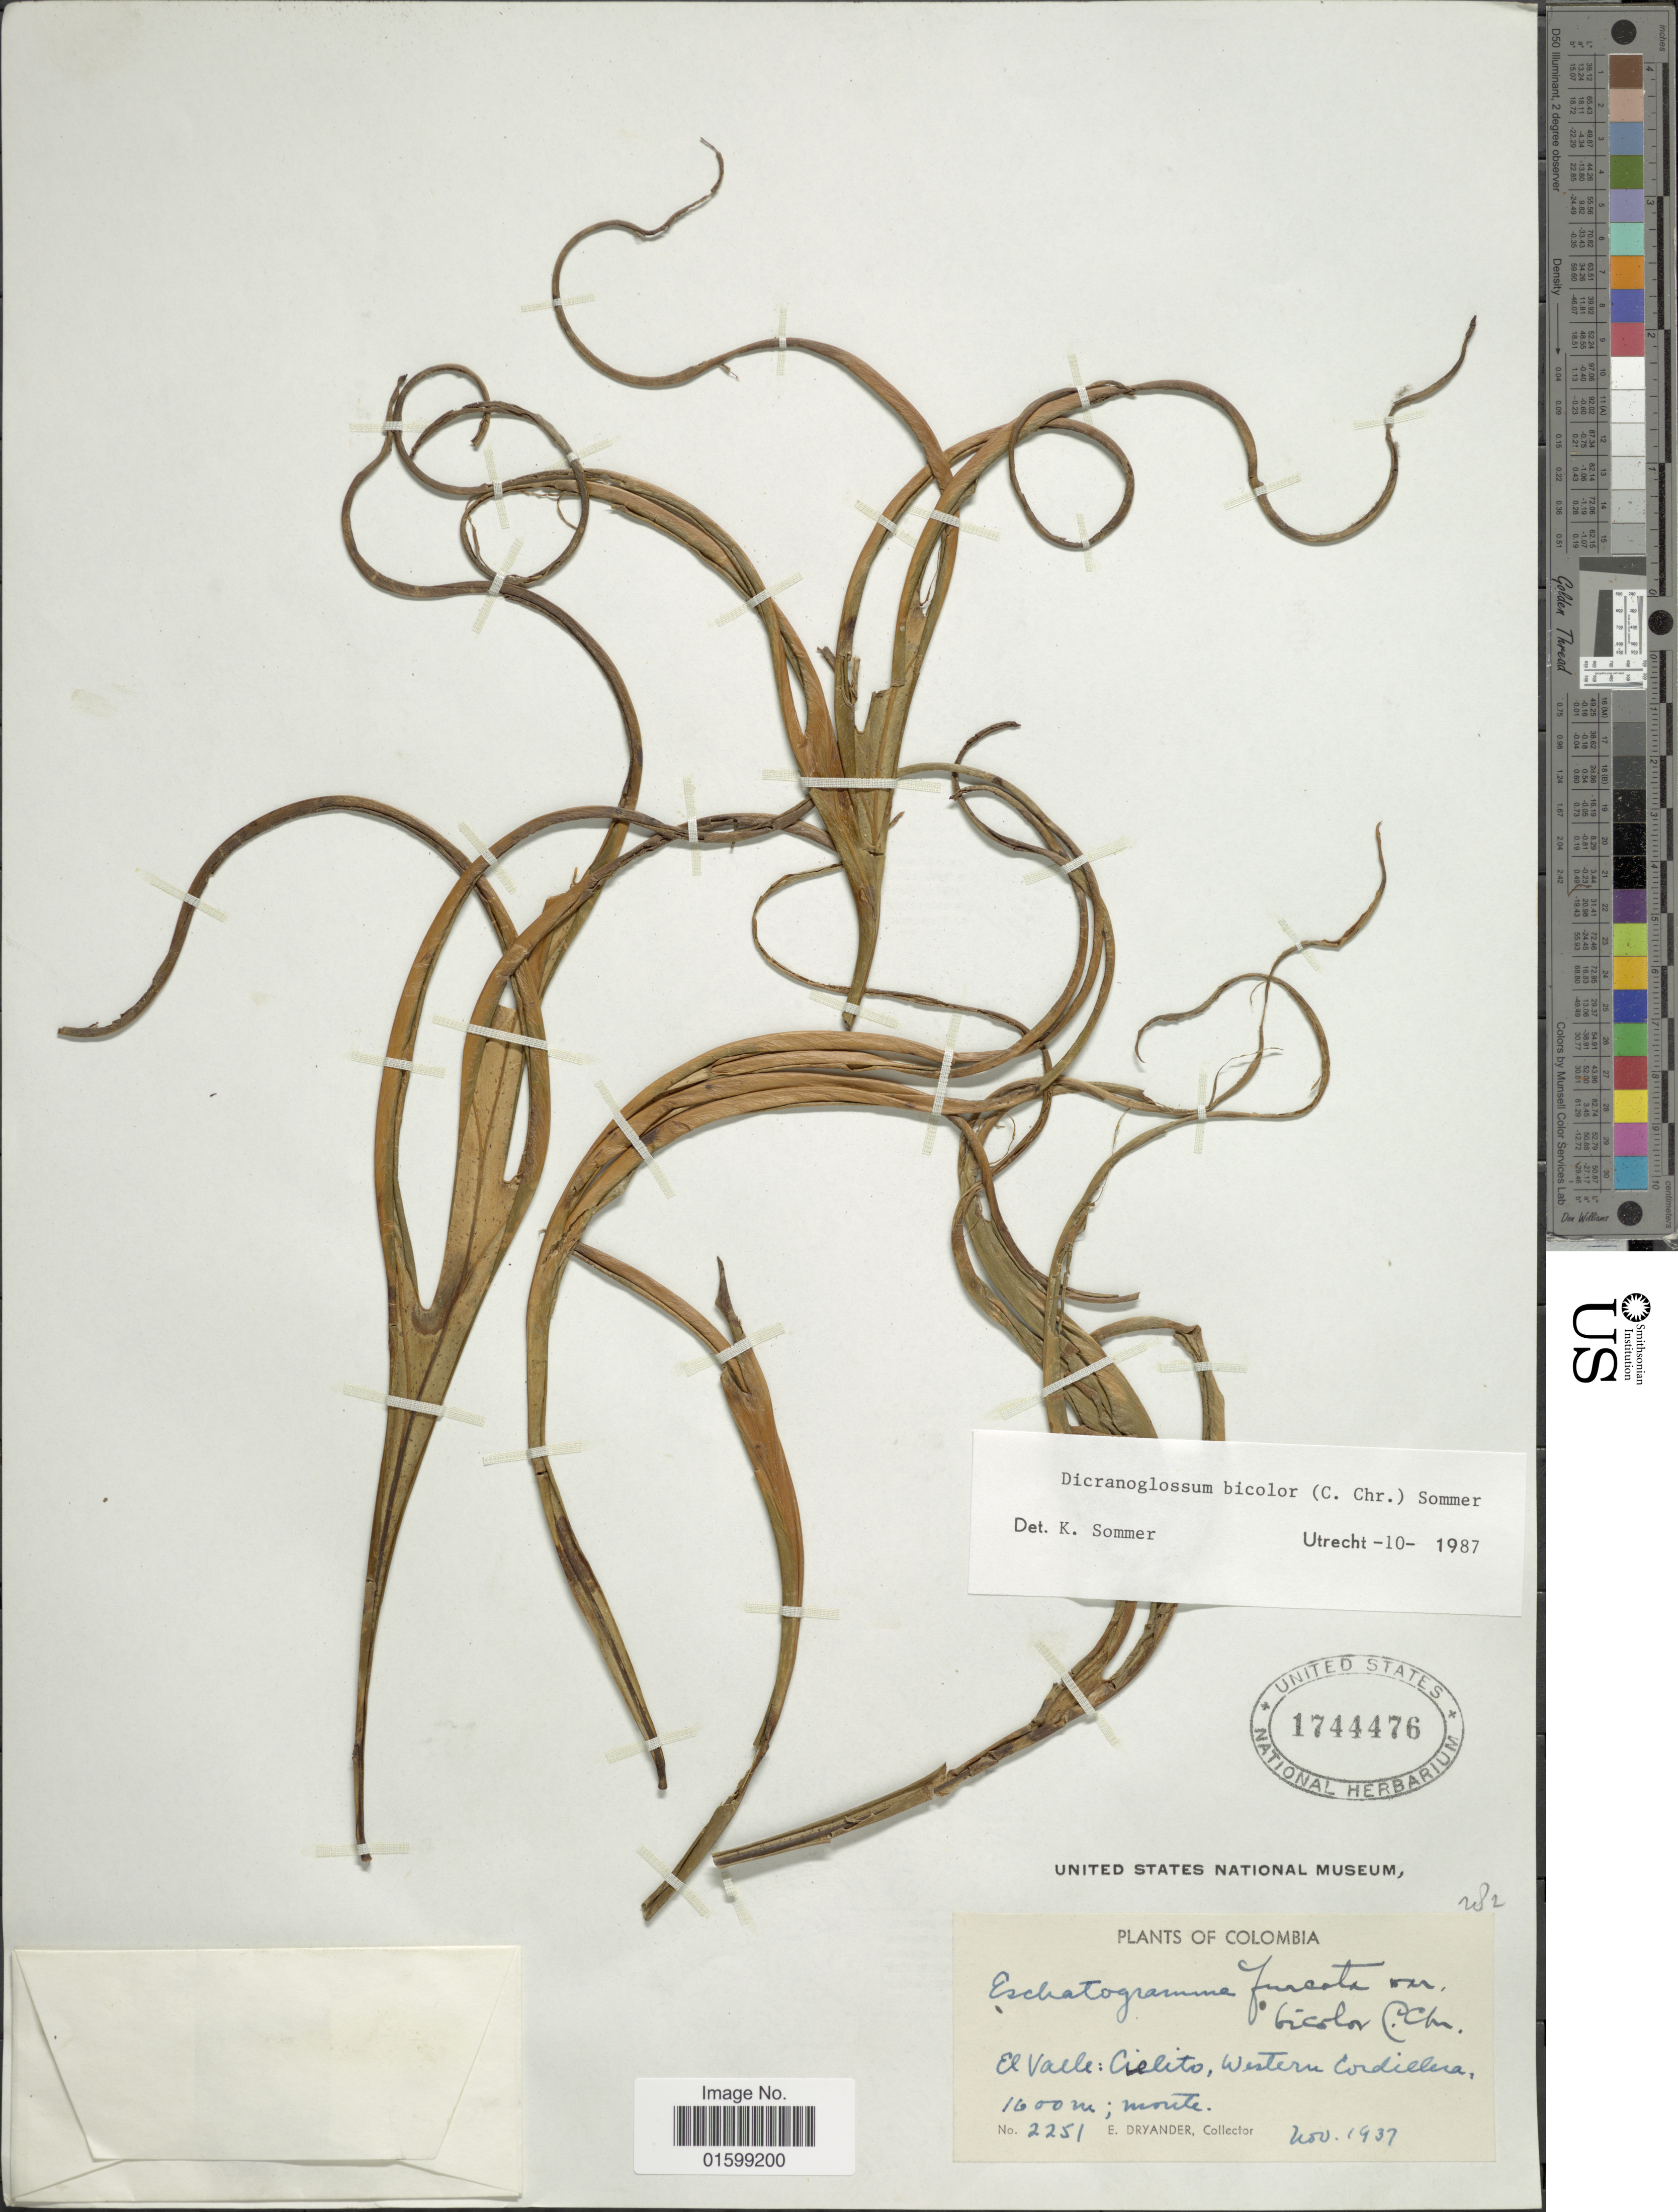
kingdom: Plantae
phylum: Tracheophyta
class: Polypodiopsida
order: Polypodiales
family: Polypodiaceae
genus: Pleopeltis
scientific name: Pleopeltis furcata var. bicolor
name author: (L.) A.R. Sm.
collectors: E. Dryander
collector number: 2251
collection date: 1937-11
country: Colombia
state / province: Valle del Cauca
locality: El Valle: Cielito, Western Cordillera, monte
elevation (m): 1600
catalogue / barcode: US 1744476